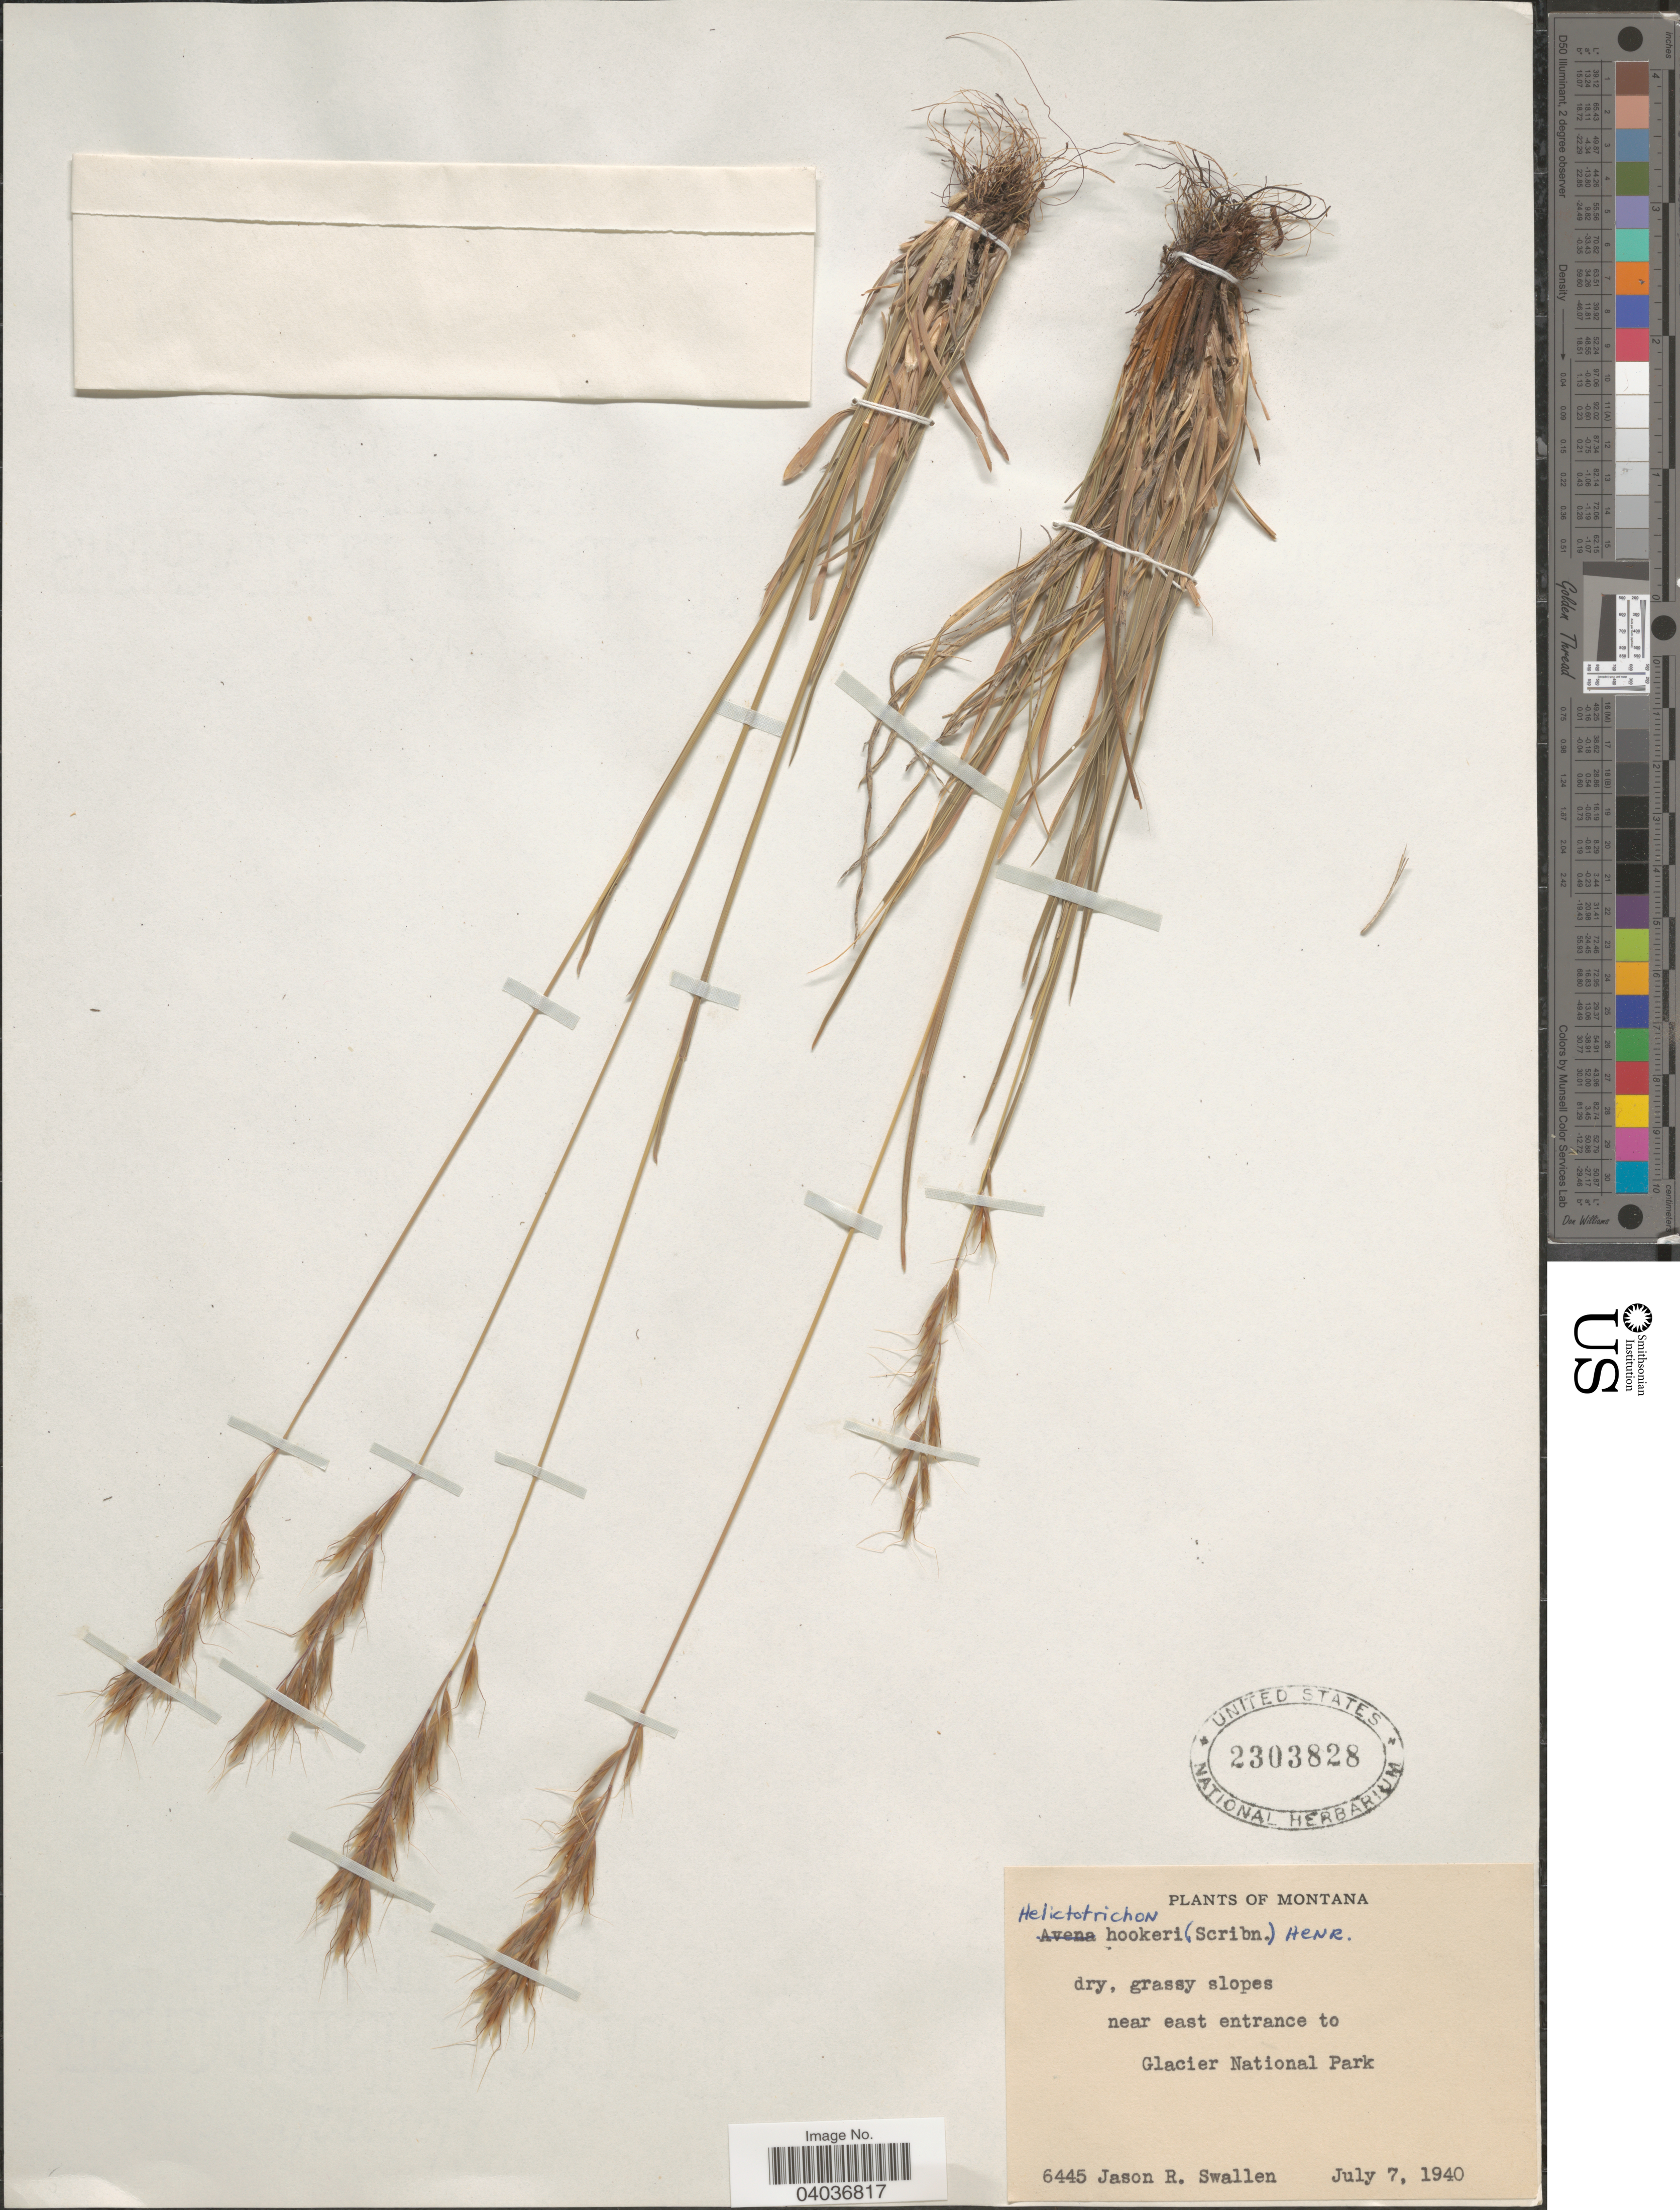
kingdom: Plantae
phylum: Tracheophyta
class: Liliopsida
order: Poales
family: Poaceae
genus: Helictochloa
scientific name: Helictochloa hookeri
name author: (Scribn.) Romero Zarco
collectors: J. R. Swallen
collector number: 6445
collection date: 1940-07-07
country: United States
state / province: Montana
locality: Near east entrance to Glacier National Park.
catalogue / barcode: US 2303828